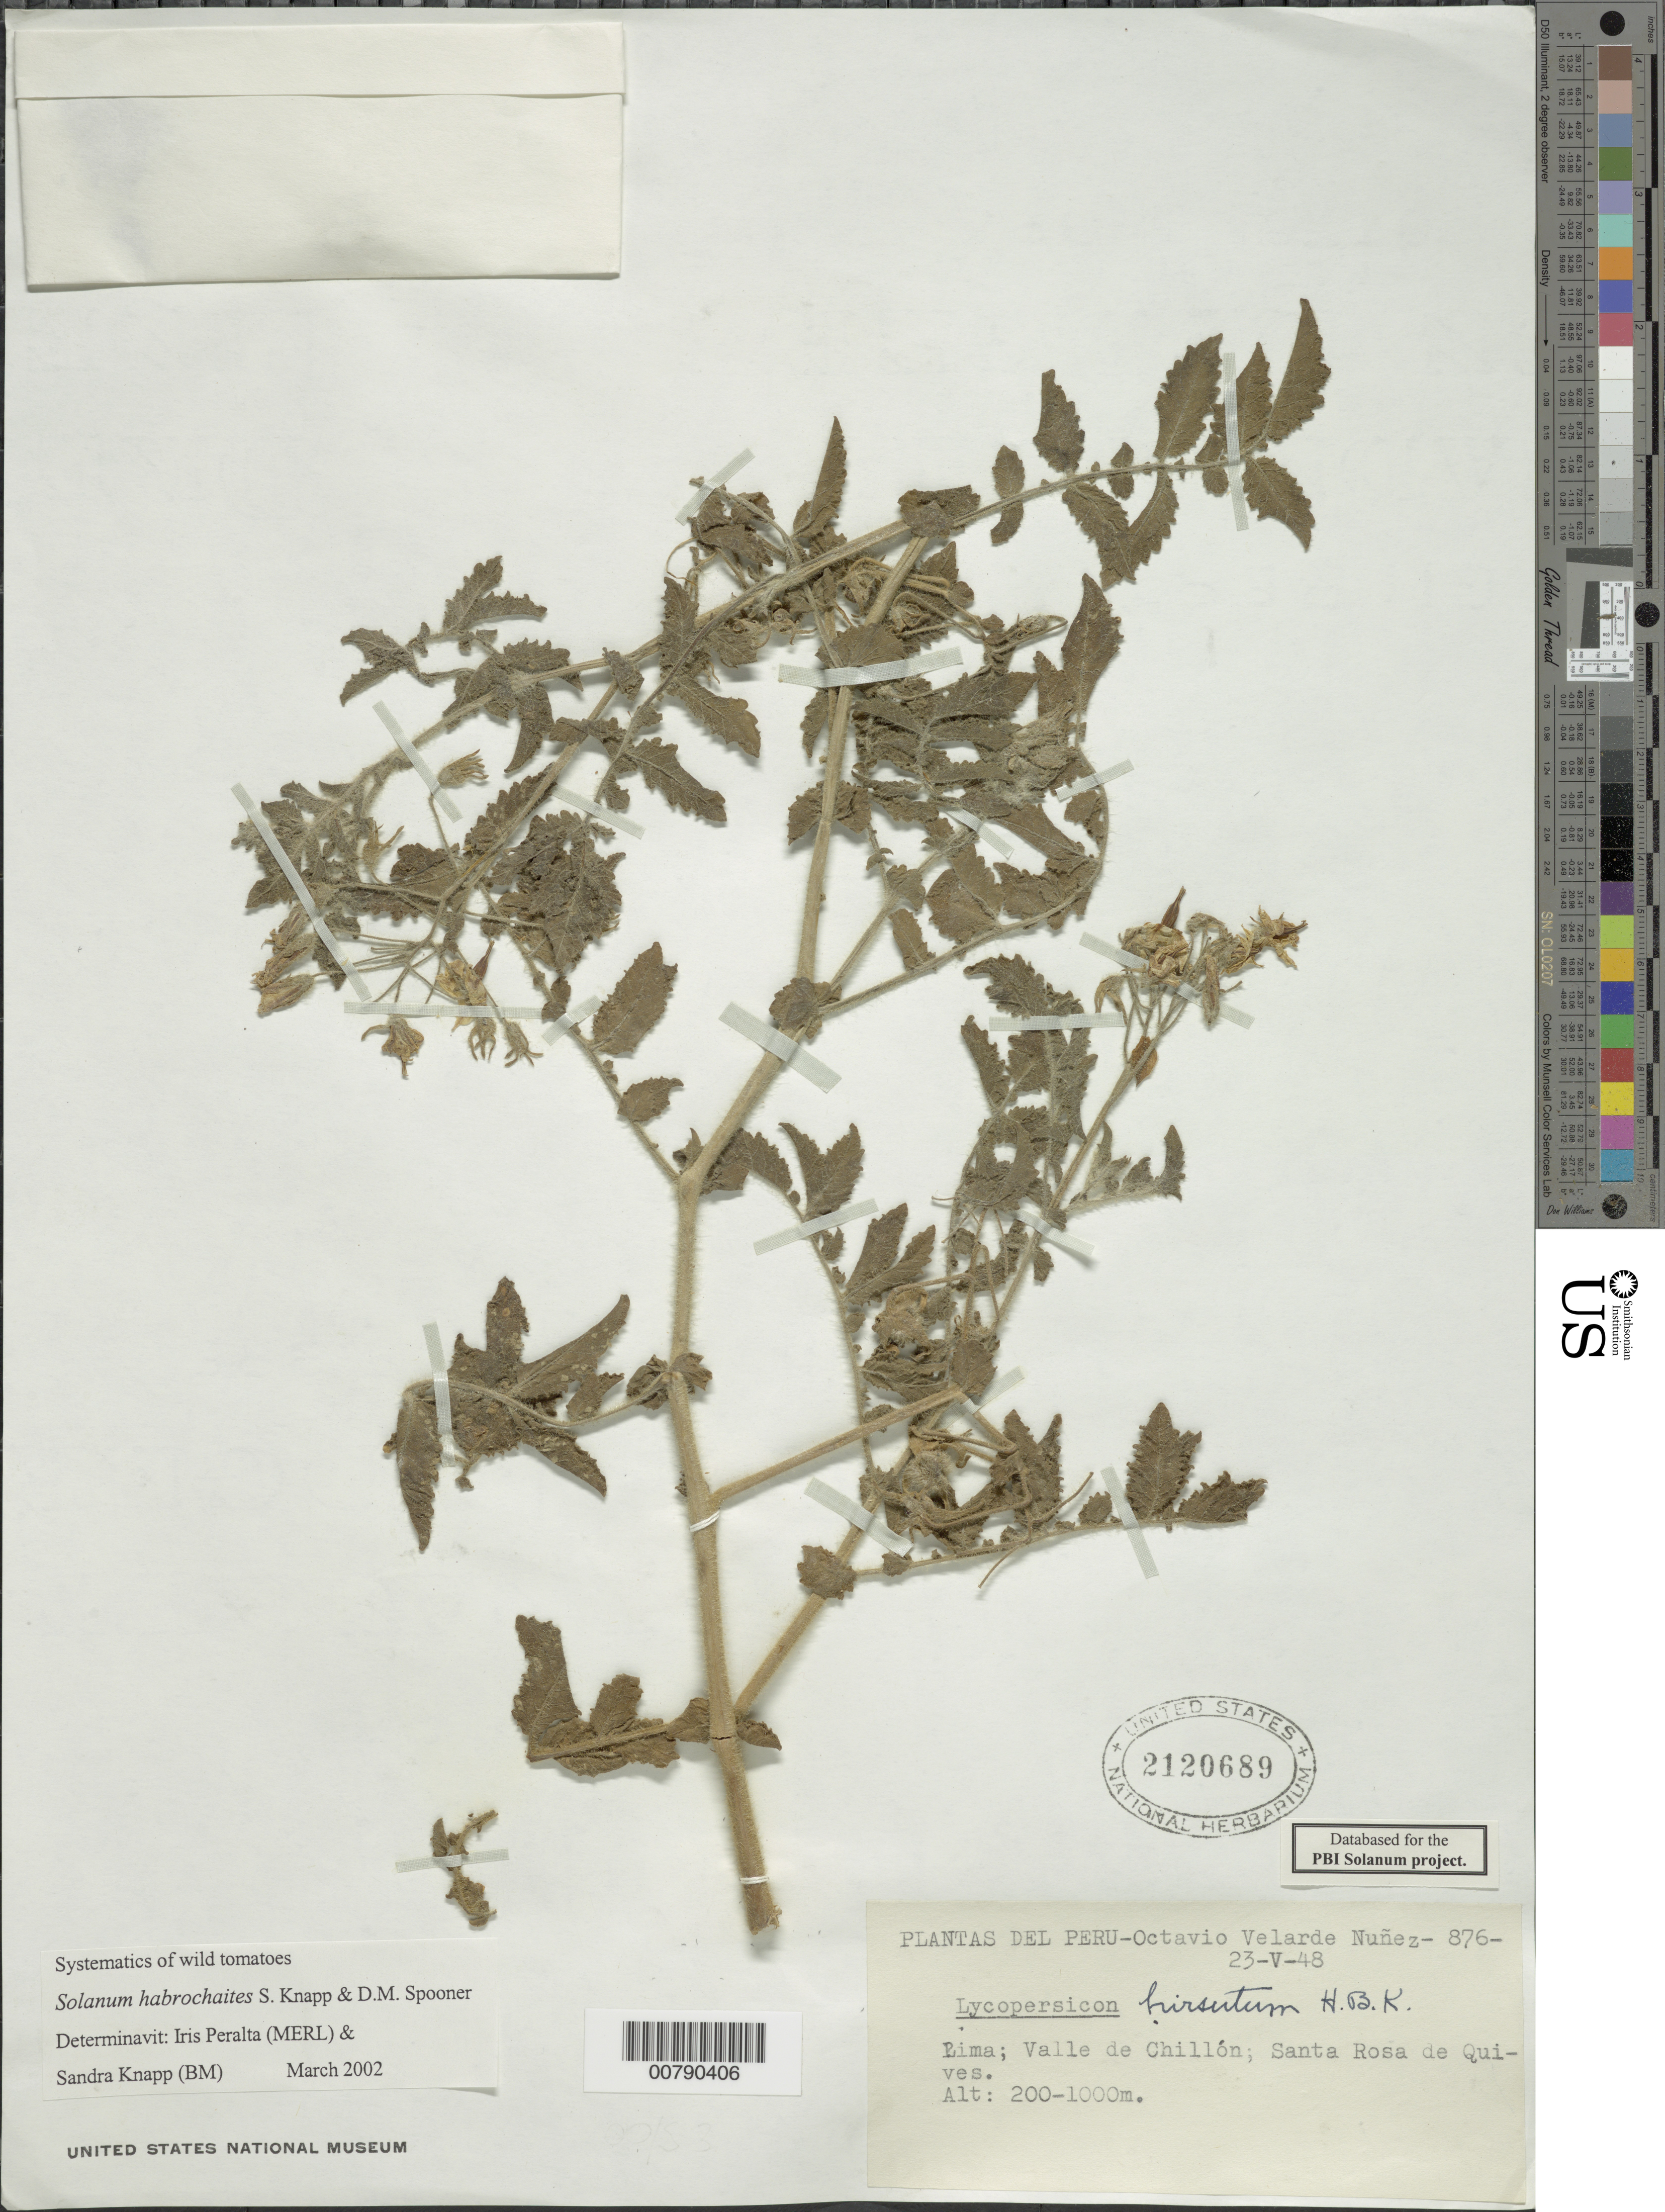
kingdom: Plantae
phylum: Tracheophyta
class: Magnoliopsida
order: Solanales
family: Solanaceae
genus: Solanum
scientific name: Solanum habrochaites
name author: S. Knapp & D.M. Spooner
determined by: Peralta, Iris E.; Knapp, S. D.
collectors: O. Nuñez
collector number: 876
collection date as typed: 23 May 1948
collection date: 1948-05-23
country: Peru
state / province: Lima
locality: valle de Chillón, Santa Rosa de Quives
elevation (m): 200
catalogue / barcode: US 2120689